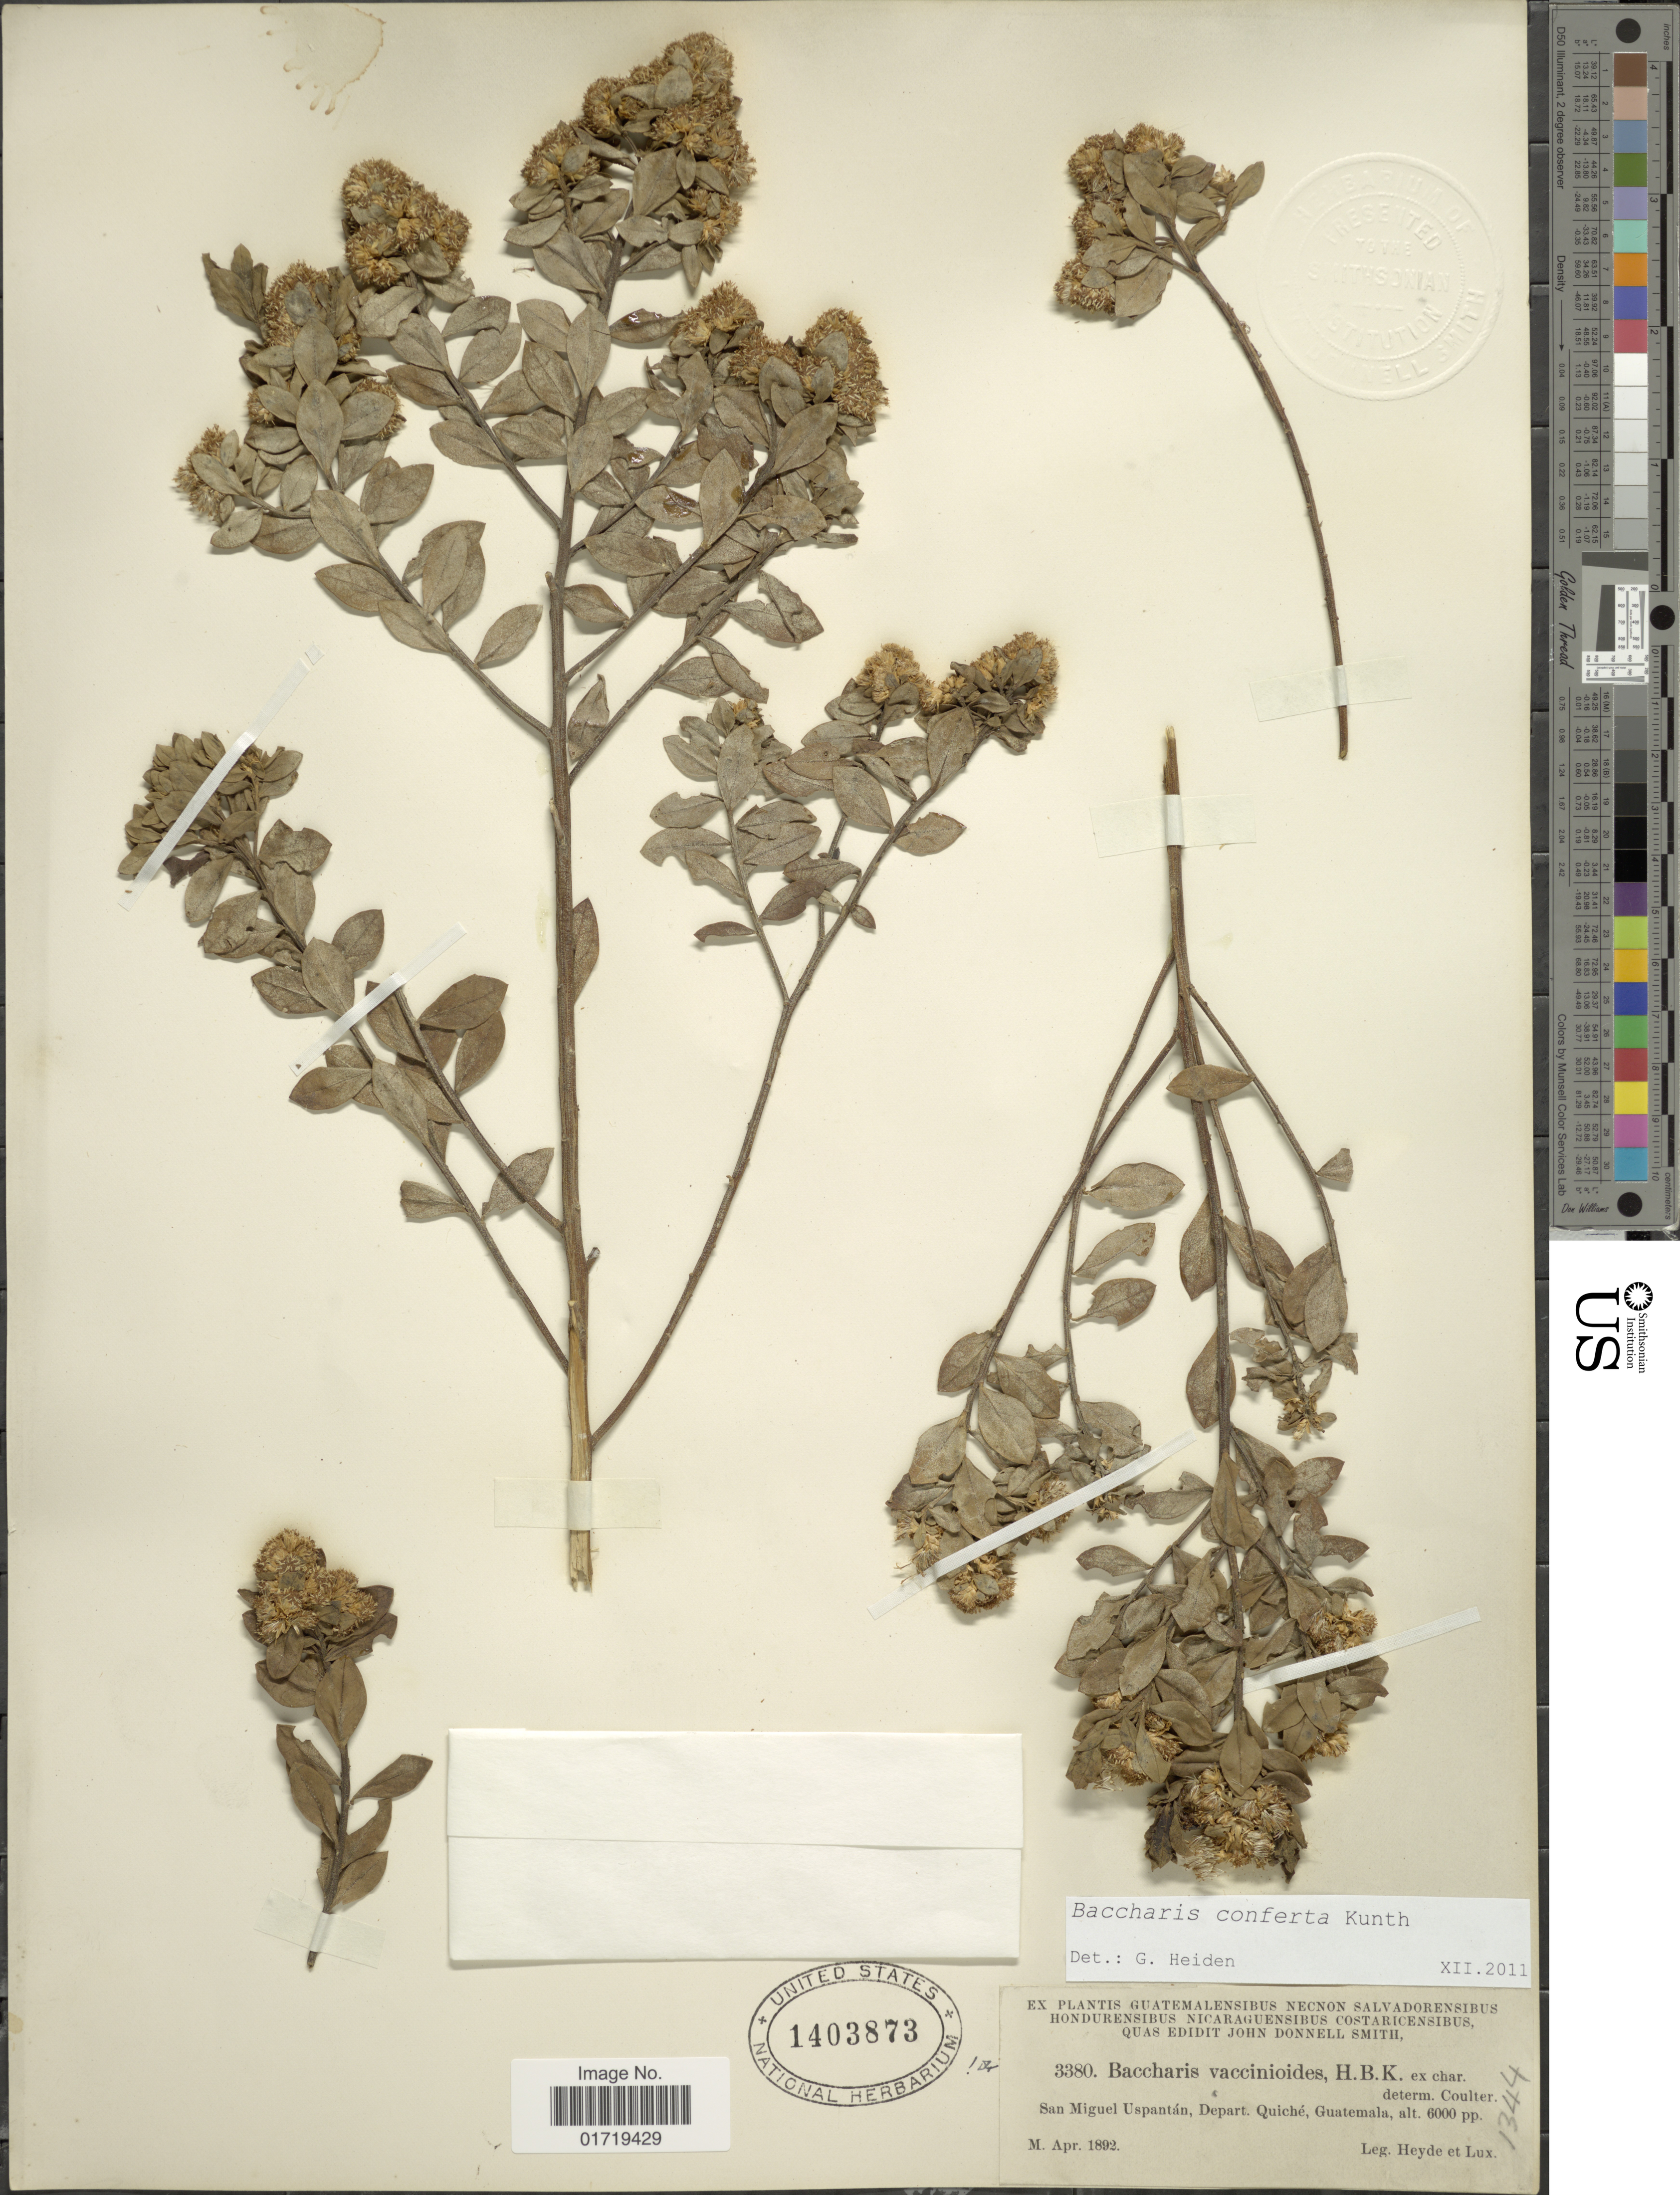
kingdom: Plantae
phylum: Tracheophyta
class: Magnoliopsida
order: Asterales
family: Asteraceae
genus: Baccharis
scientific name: Baccharis conferta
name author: Kunth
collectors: Heyde & Lux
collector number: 3380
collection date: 1892-04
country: Guatemala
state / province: El Quiché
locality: San Miguel Uspantan, Depart. Quiche, Guatemala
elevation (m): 1829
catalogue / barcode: US 1403873